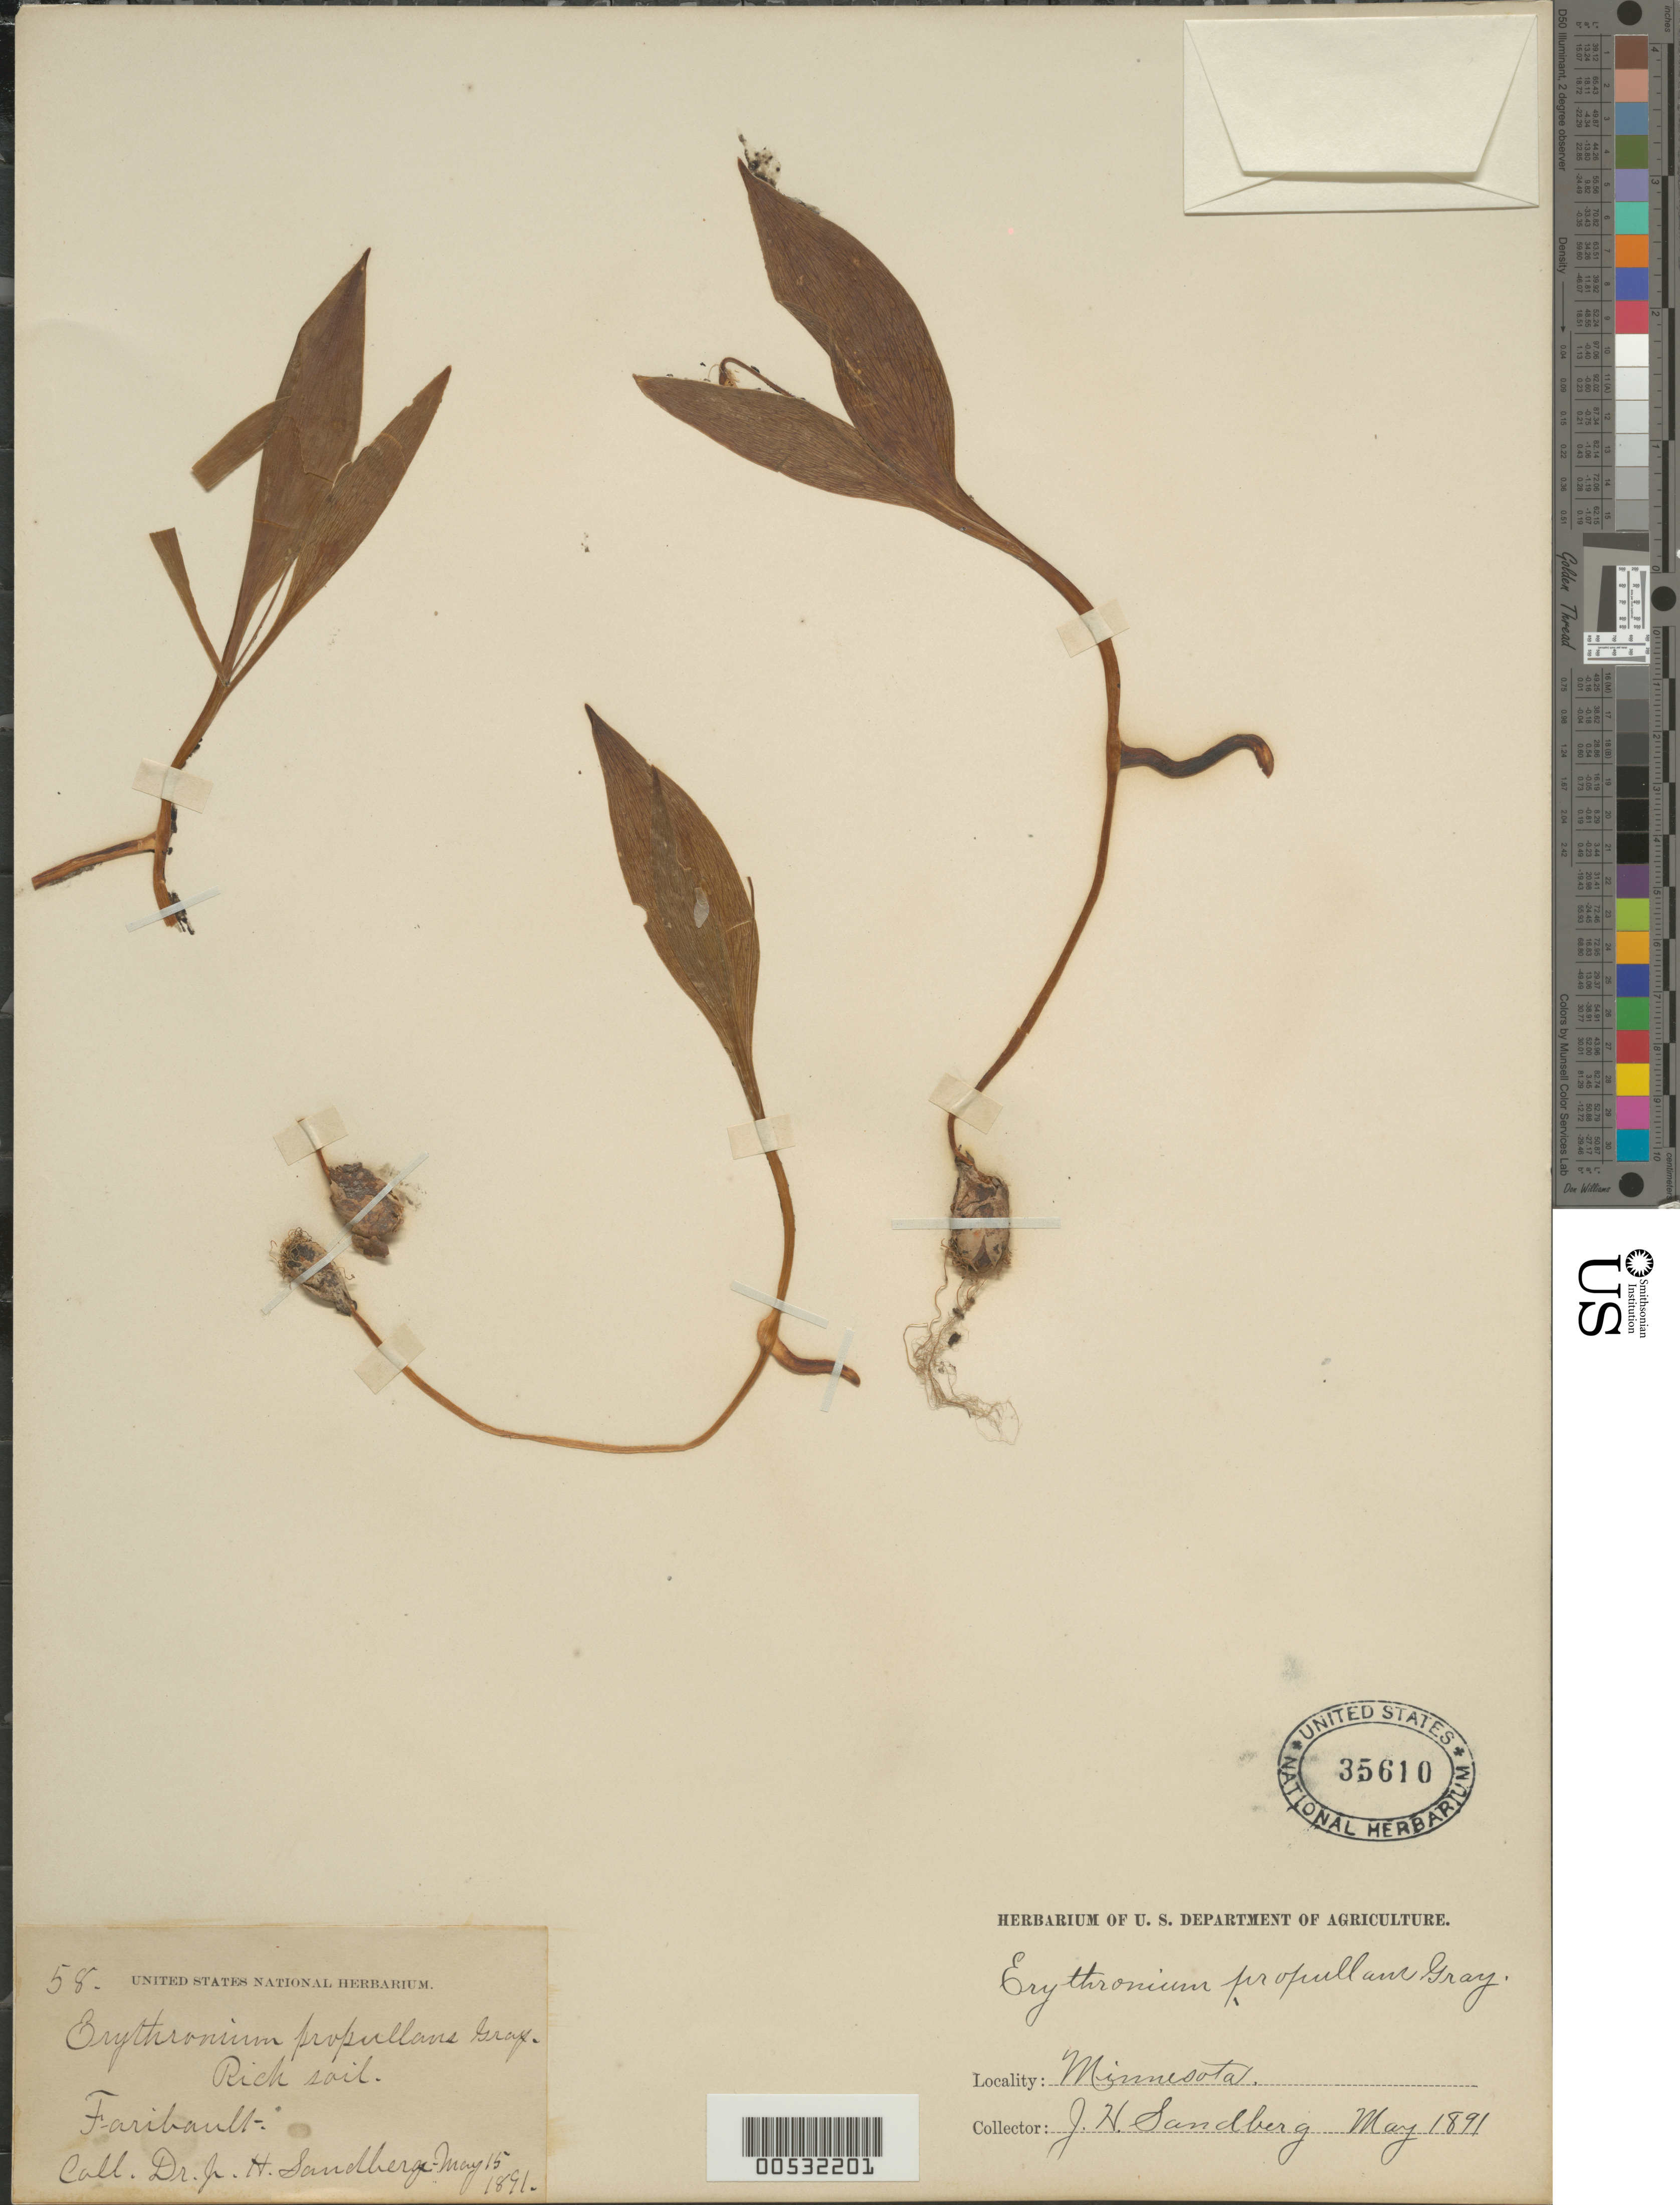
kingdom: Plantae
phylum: Tracheophyta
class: Liliopsida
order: Liliales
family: Liliaceae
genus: Erythronium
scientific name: Erythronium propullans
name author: A. Gray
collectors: J. Sandberg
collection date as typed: May 1891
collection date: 1891-05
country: United States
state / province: Minnesota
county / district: Rice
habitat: Rich soil.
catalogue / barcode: US 35610